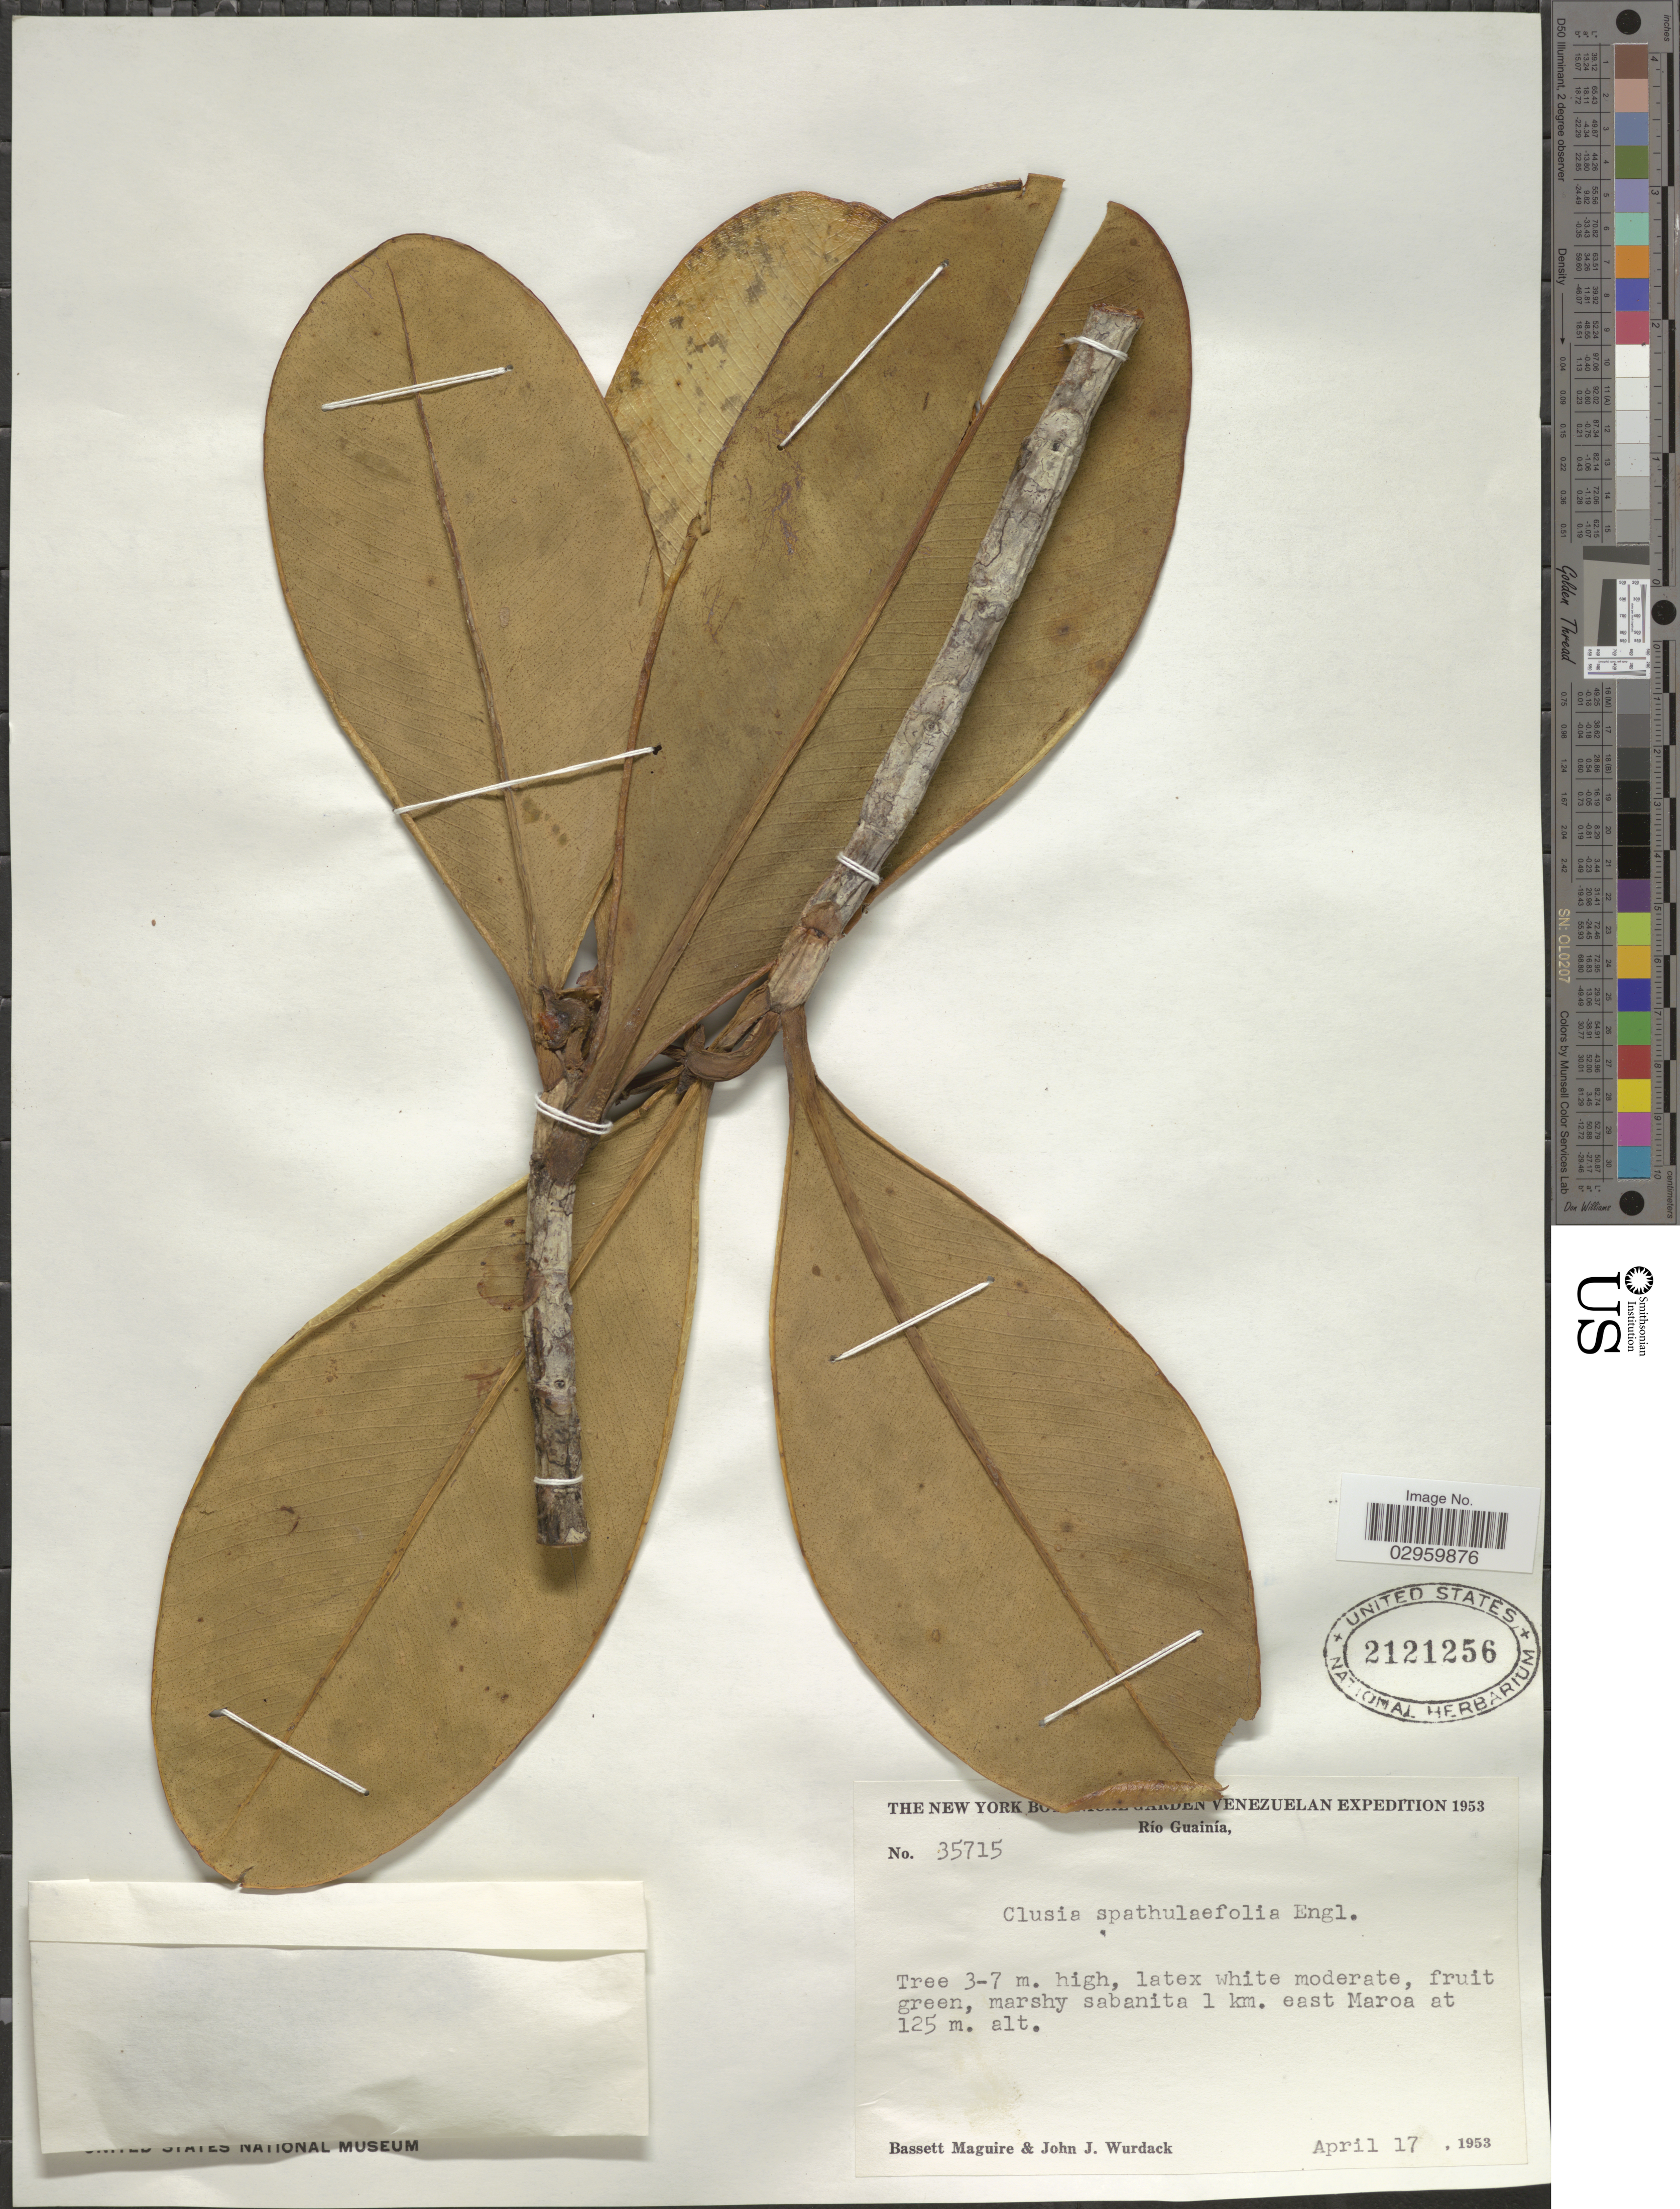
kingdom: Plantae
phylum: Tracheophyta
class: Magnoliopsida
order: Malpighiales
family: Clusiaceae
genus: Clusia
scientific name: Clusia spathulifolia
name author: Engl.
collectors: B. Maguire & J. J. Wurdack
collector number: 35715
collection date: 1953-04-17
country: Venezuela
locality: Río Guainía, marshy sabanita 1 km. east Maroa.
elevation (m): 125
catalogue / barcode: US 2121256